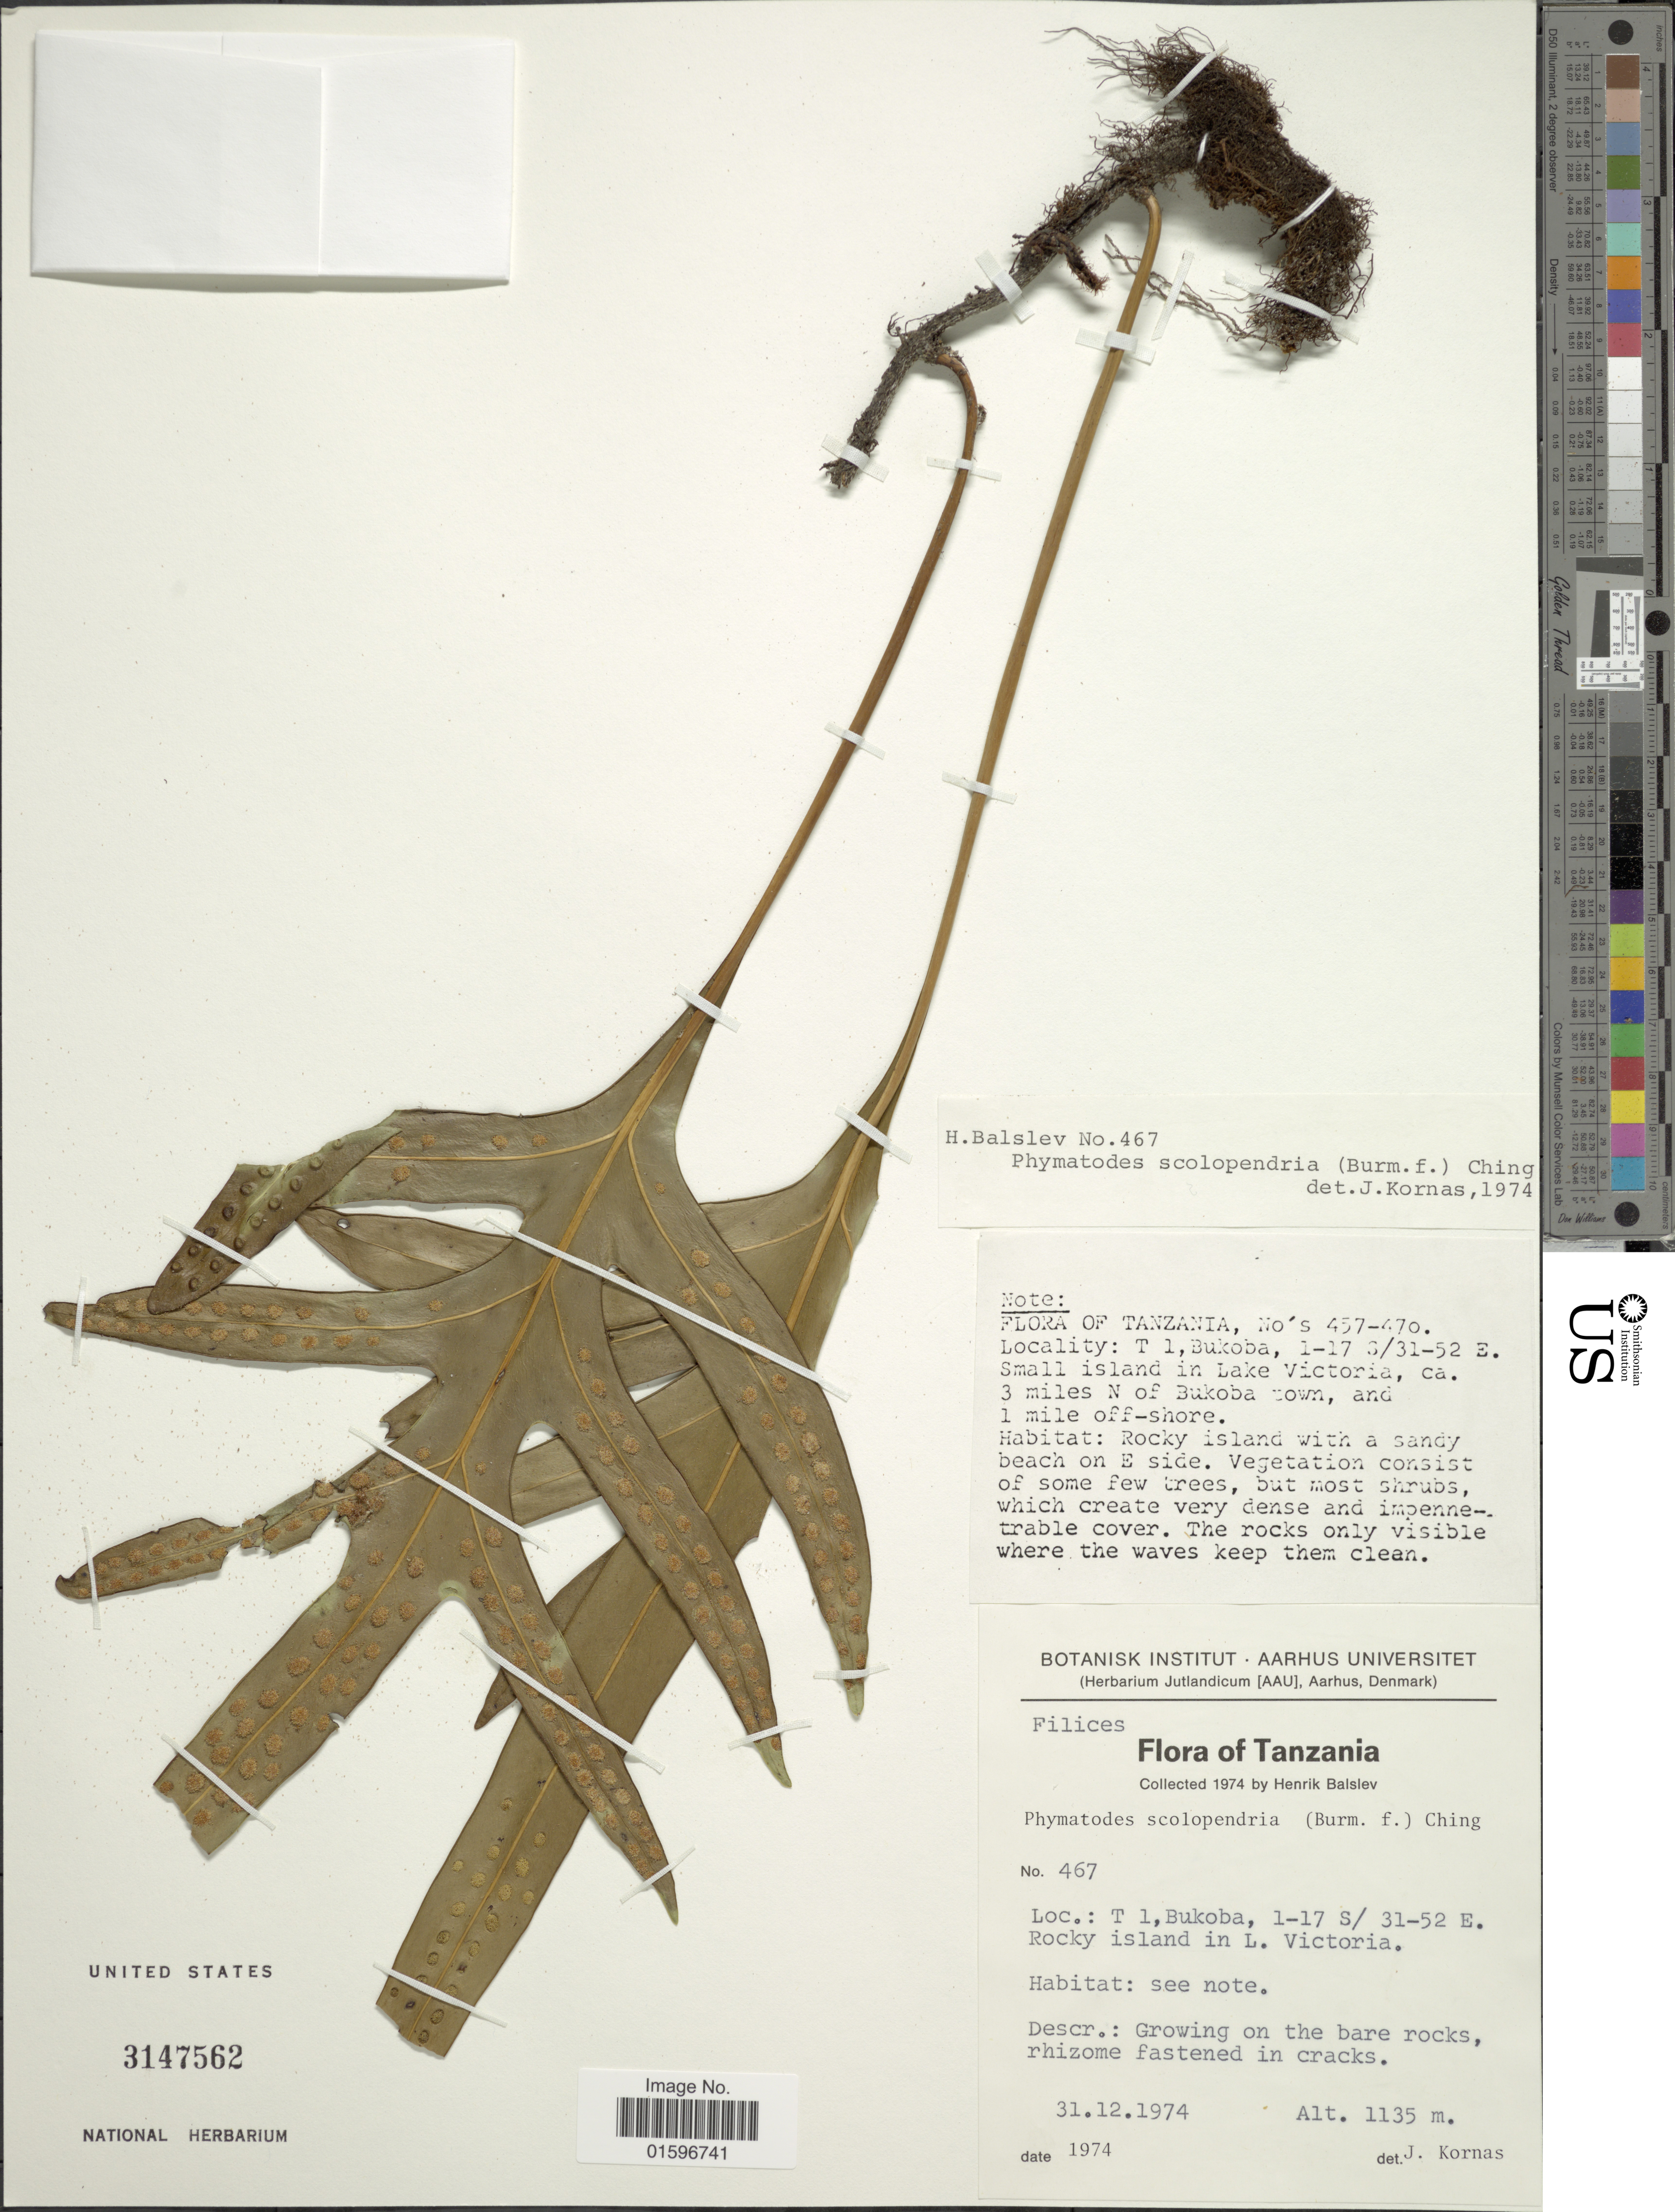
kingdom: Plantae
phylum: Tracheophyta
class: Polypodiopsida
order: Polypodiales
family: Polypodiaceae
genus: Polypodium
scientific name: Polypodium scolopendria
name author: Burm. f.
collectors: H. Balslev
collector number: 467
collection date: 1974-12-31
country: Tanzania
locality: Tanzania, T 1, Bukoba, 1-17 S/ 31-52 E. Rocky island in L. Victoria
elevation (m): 1135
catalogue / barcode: US 3147562